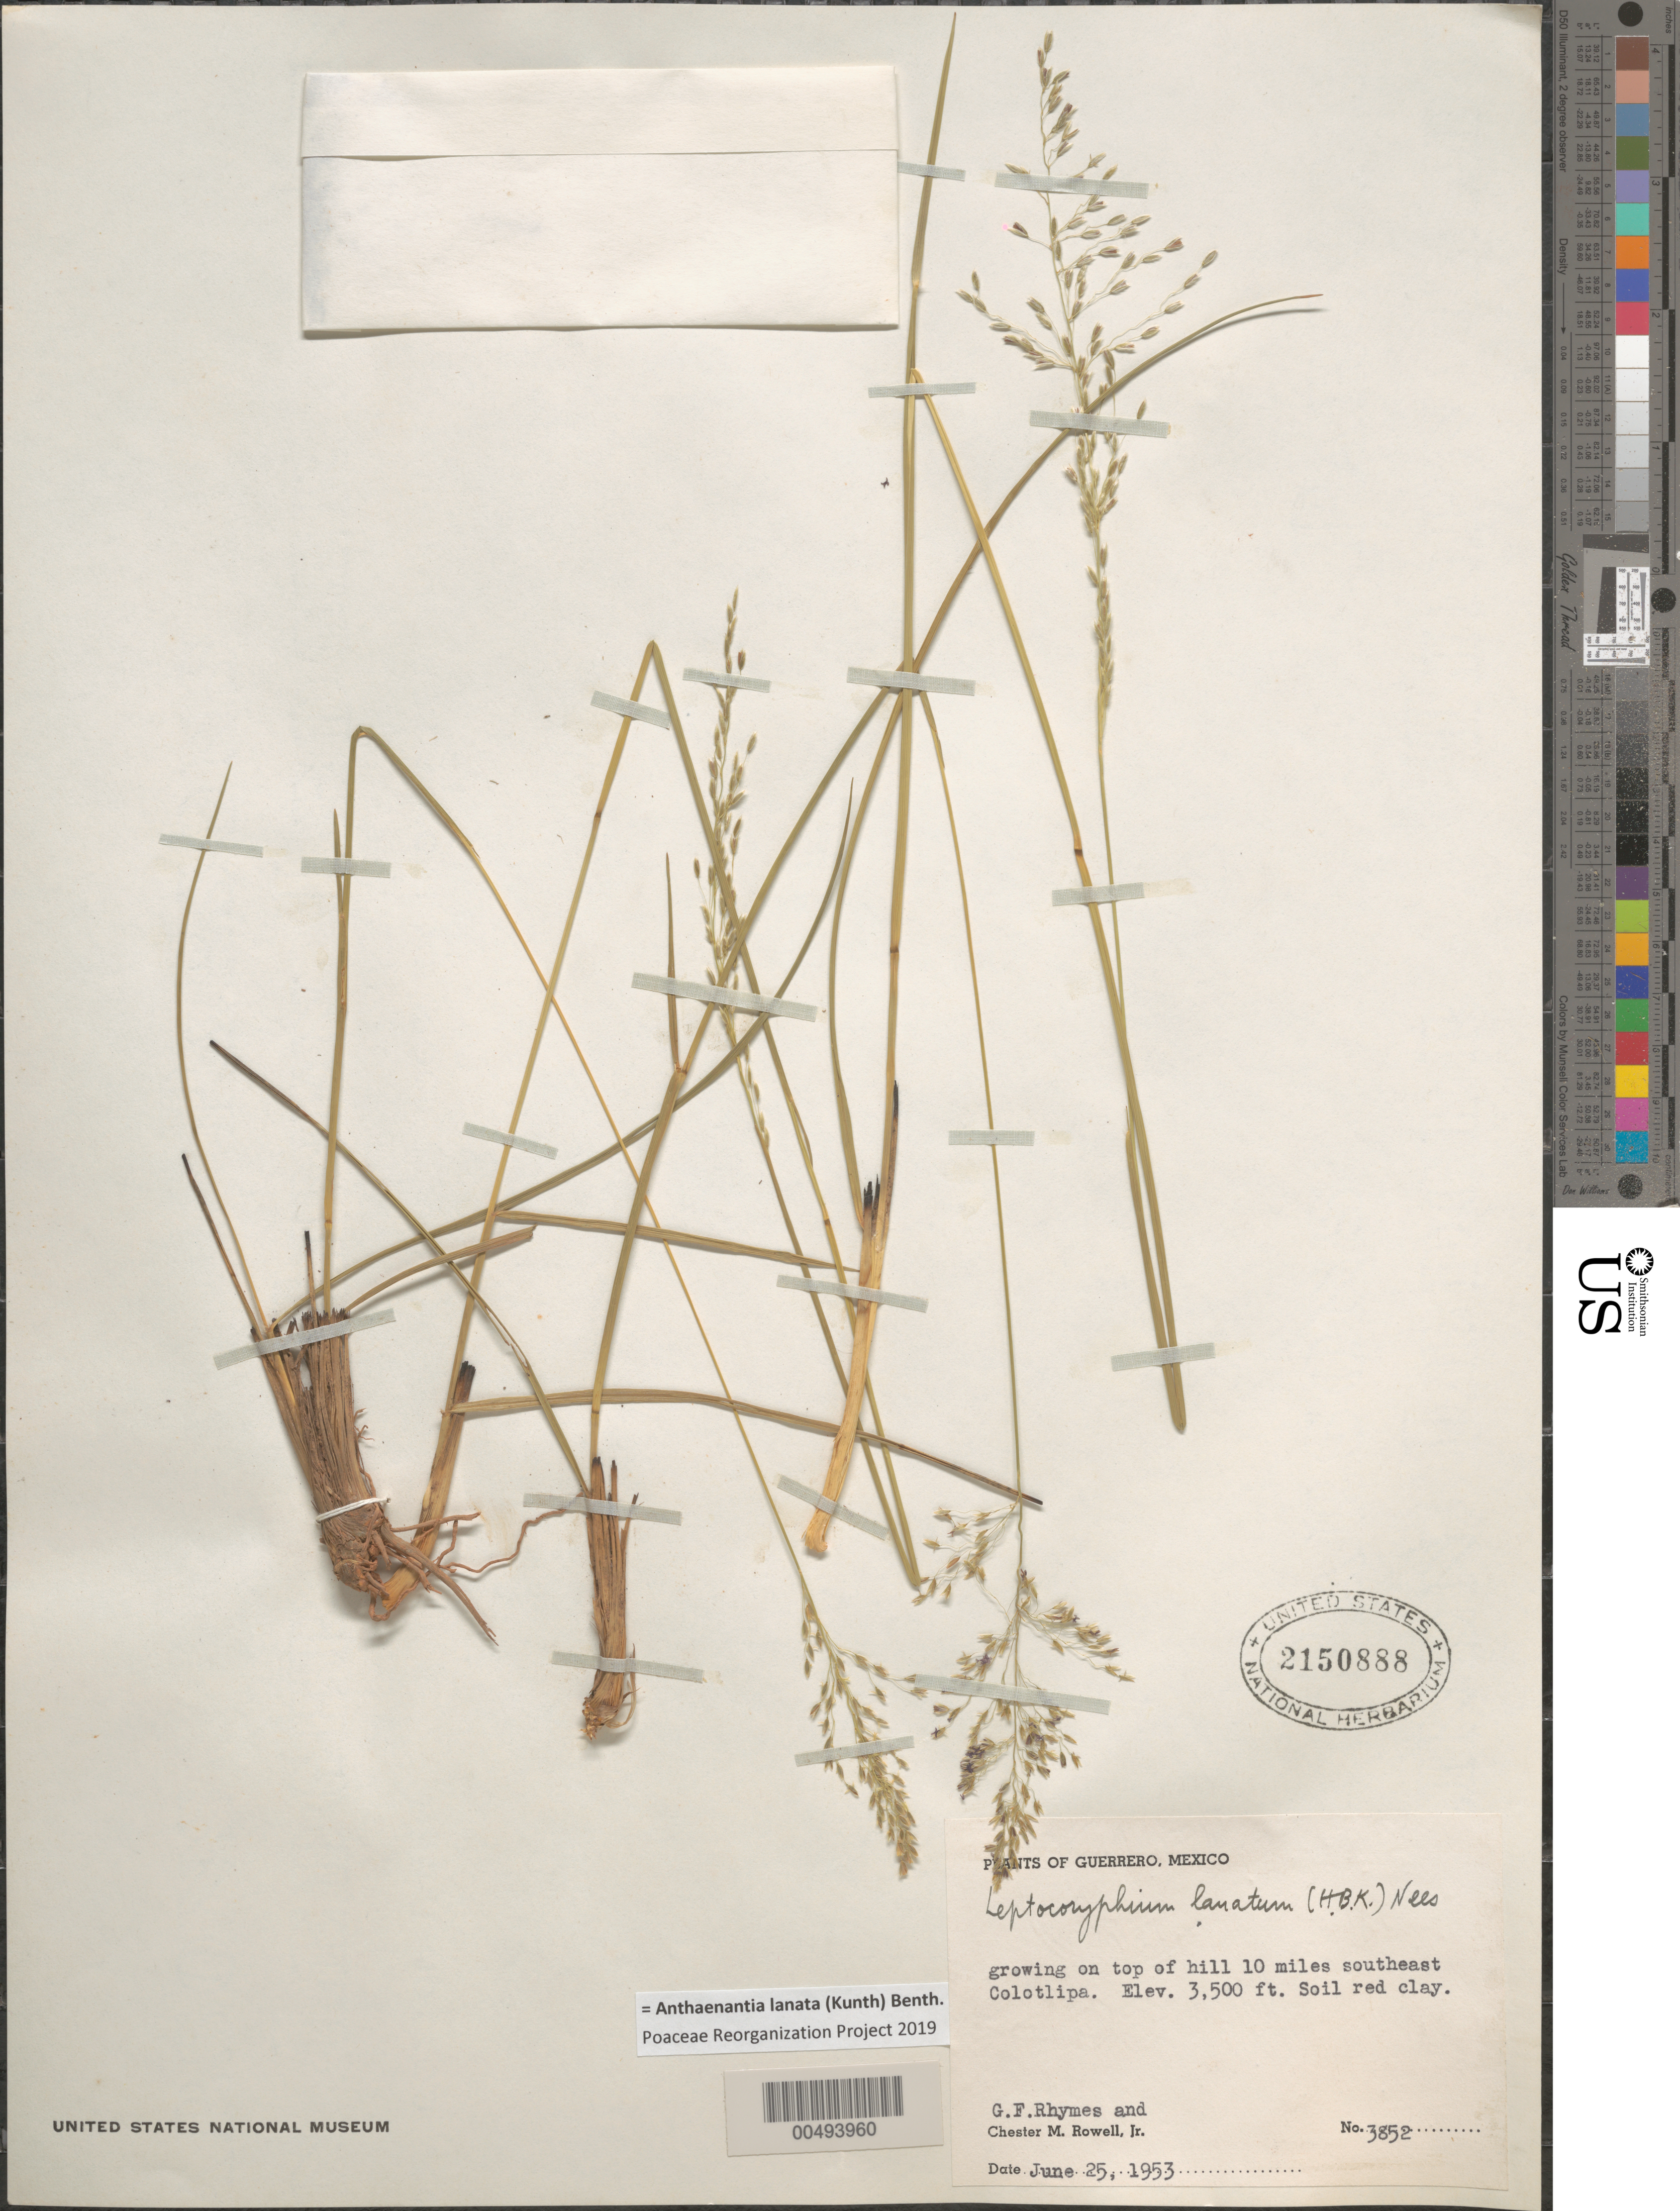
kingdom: Plantae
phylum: Tracheophyta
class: Liliopsida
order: Poales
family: Poaceae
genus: Leptocoryphium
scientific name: Leptocoryphium lanatum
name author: (Kunth) Nees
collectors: G. Rhymes & C. M. Rowell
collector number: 3852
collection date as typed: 25 Jun 1953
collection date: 1953-06-25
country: Mexico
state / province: Guerrero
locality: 10 mi SE Colotlipa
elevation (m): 1067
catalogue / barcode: US 2150888